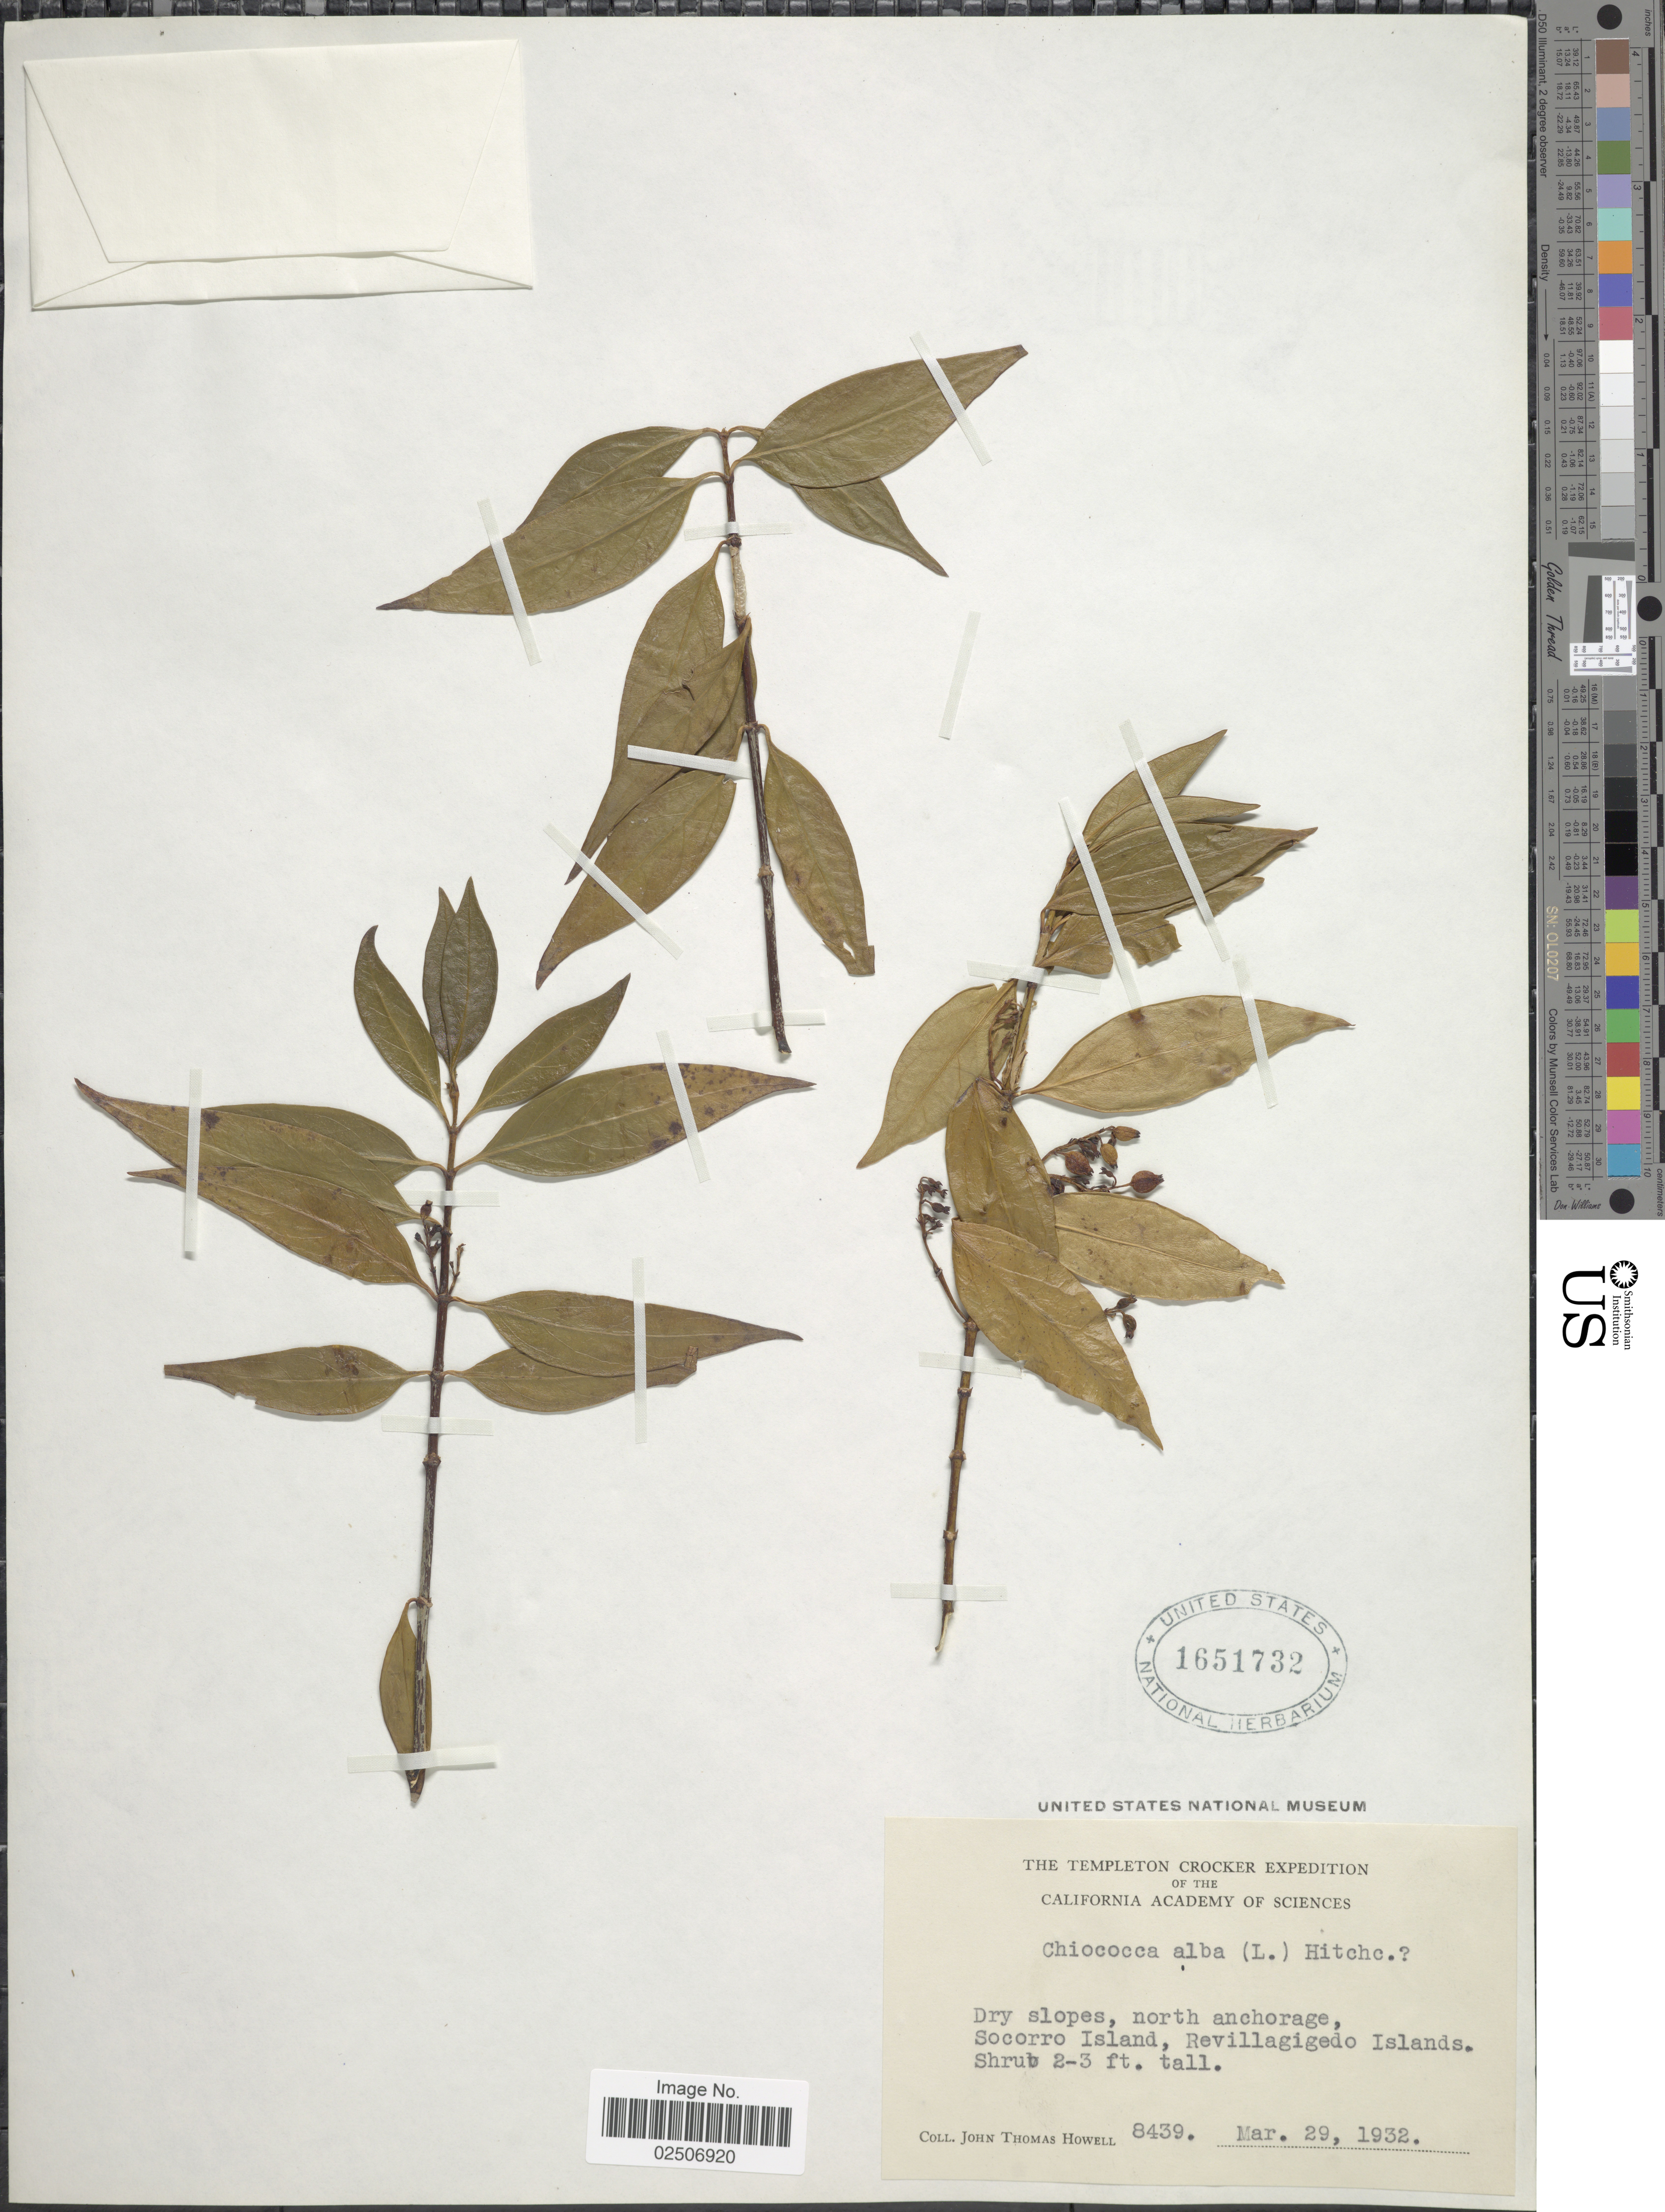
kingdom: Plantae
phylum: Tracheophyta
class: Magnoliopsida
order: Gentianales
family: Rubiaceae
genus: Chiococca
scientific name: Chiococca alba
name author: (L.) Hitchc.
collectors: J. T. Howell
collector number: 8439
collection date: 1932-03-29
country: Mexico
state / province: Colima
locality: Dry slopes, north anchorage, Socorro Island, Revillagigedo Islands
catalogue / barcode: US 1651732